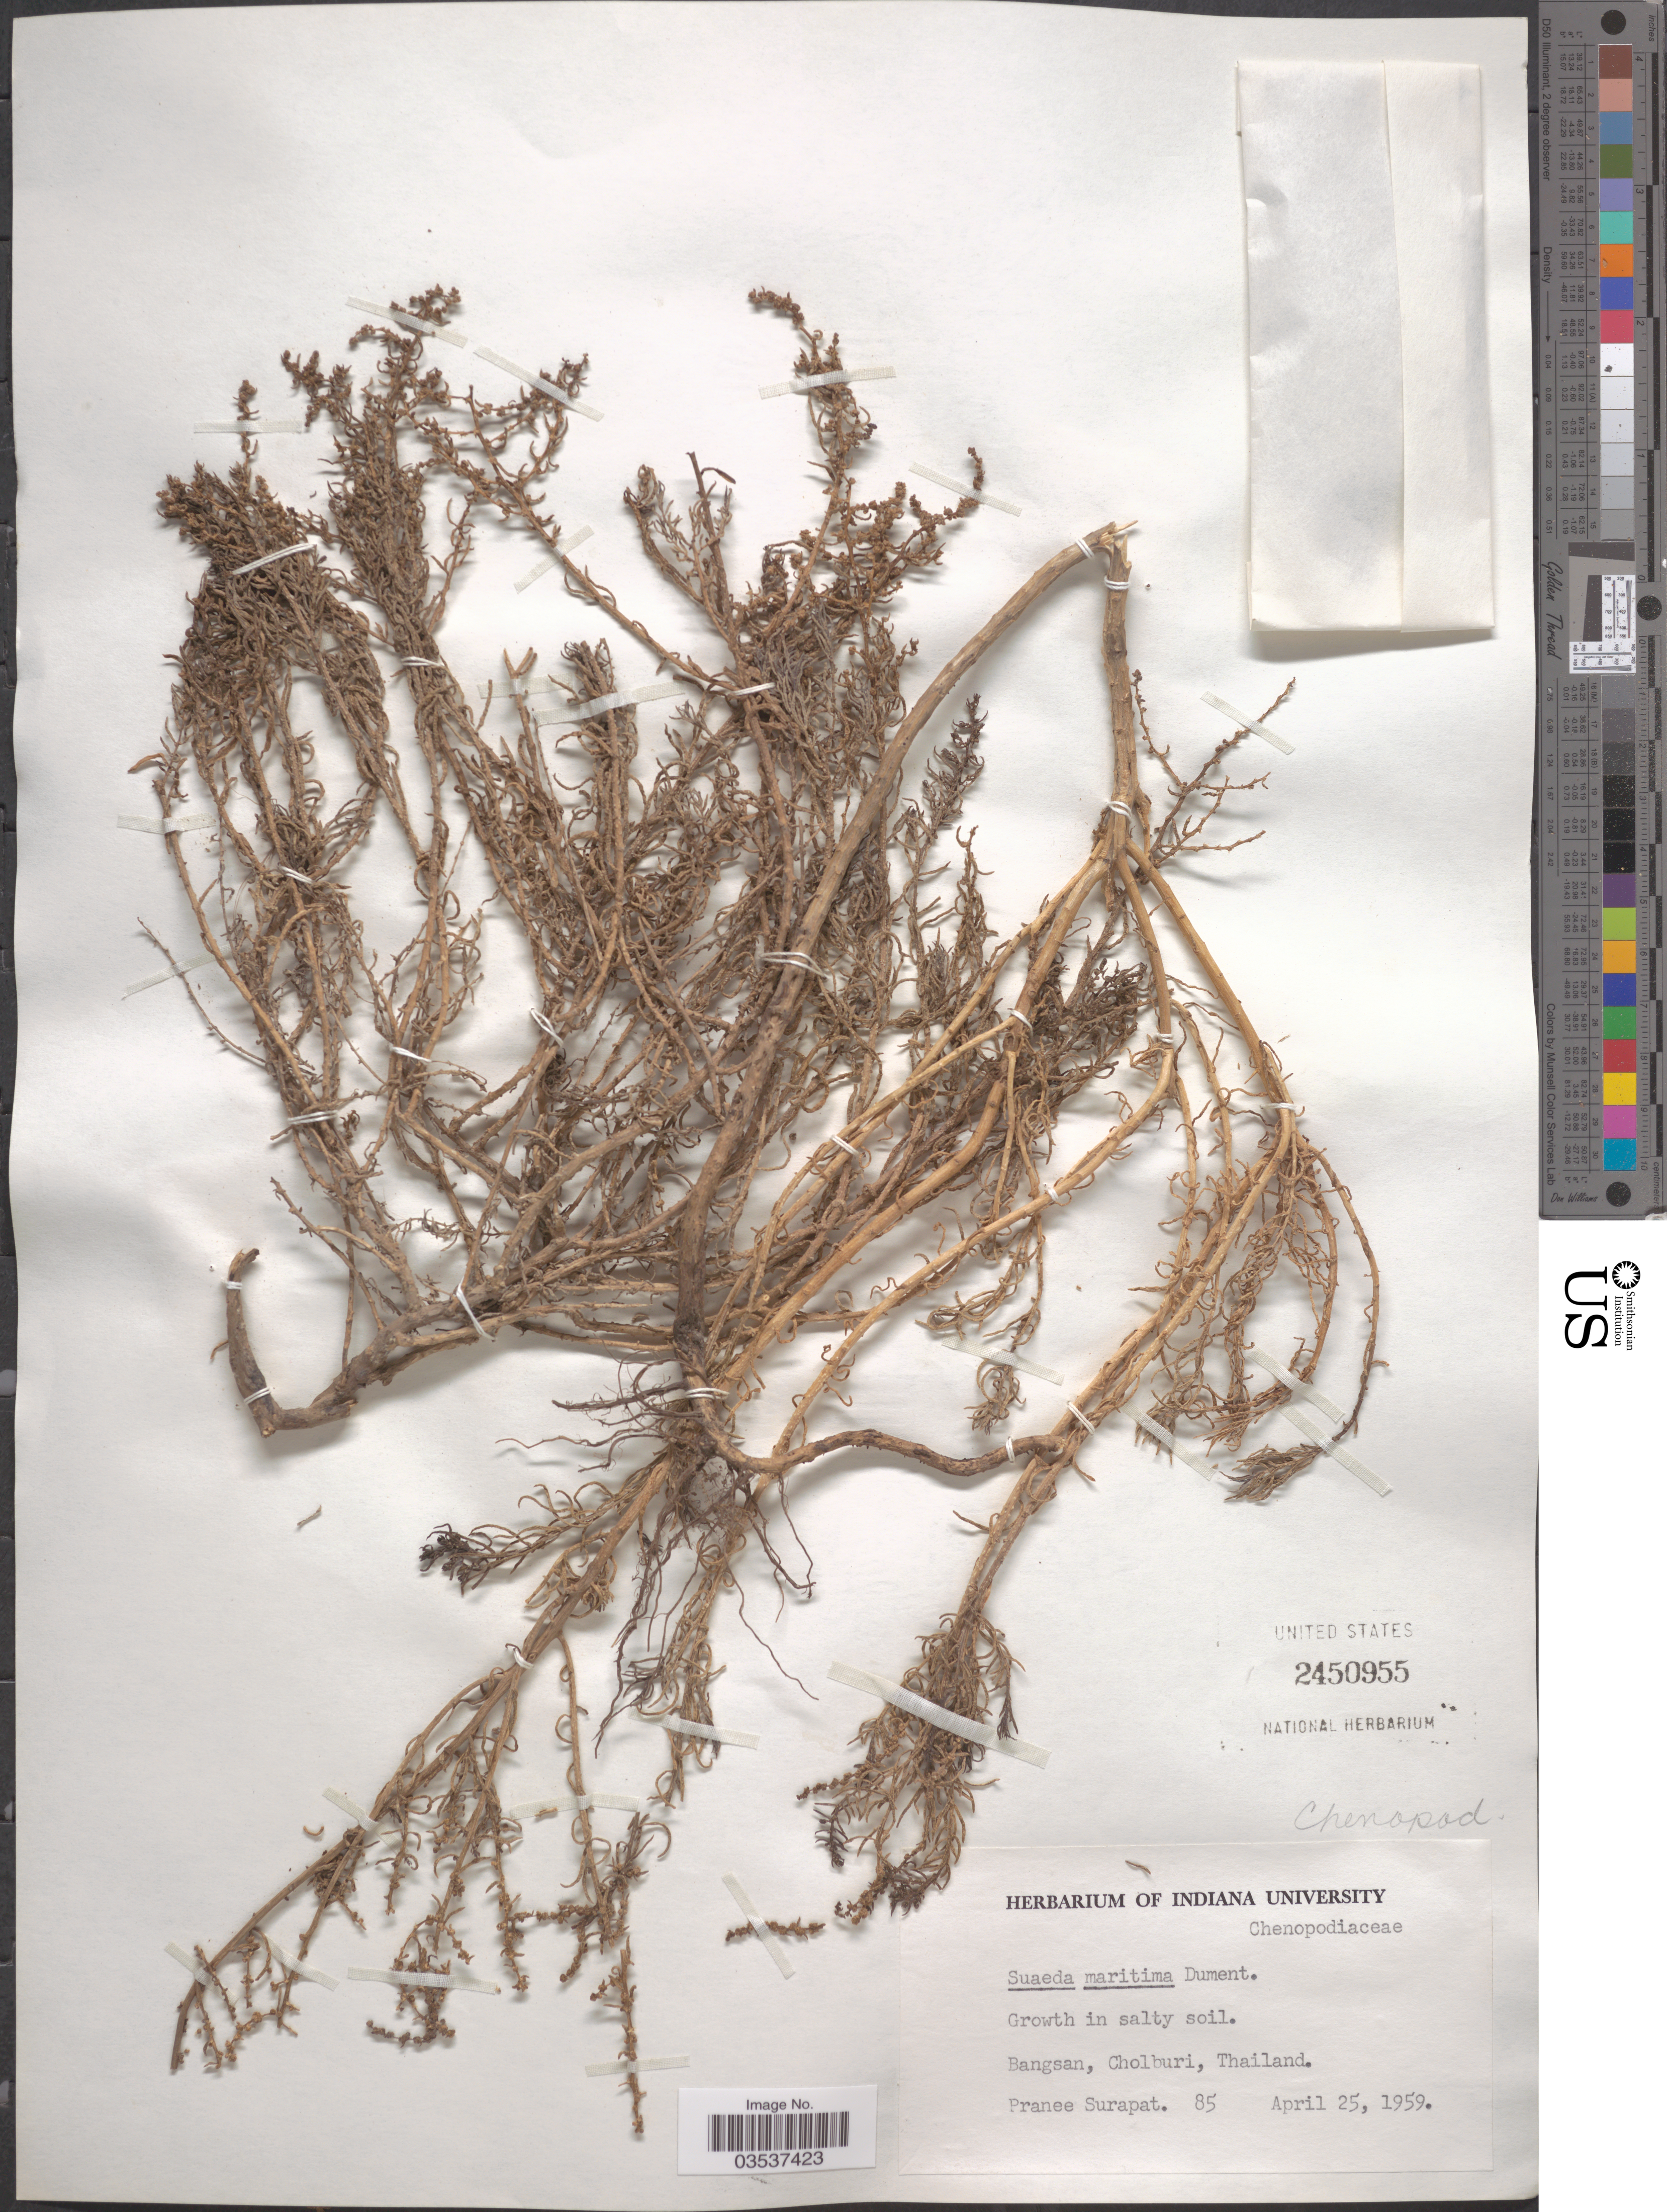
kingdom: Plantae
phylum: Tracheophyta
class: Magnoliopsida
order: Caryophyllales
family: Amaranthaceae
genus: Suaeda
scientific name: Suaeda maritima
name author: (L.) Dumort.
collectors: P. Surapat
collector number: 85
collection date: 1959-04-25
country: Thailand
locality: Bangsan, Cholburi.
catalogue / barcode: US 2450955